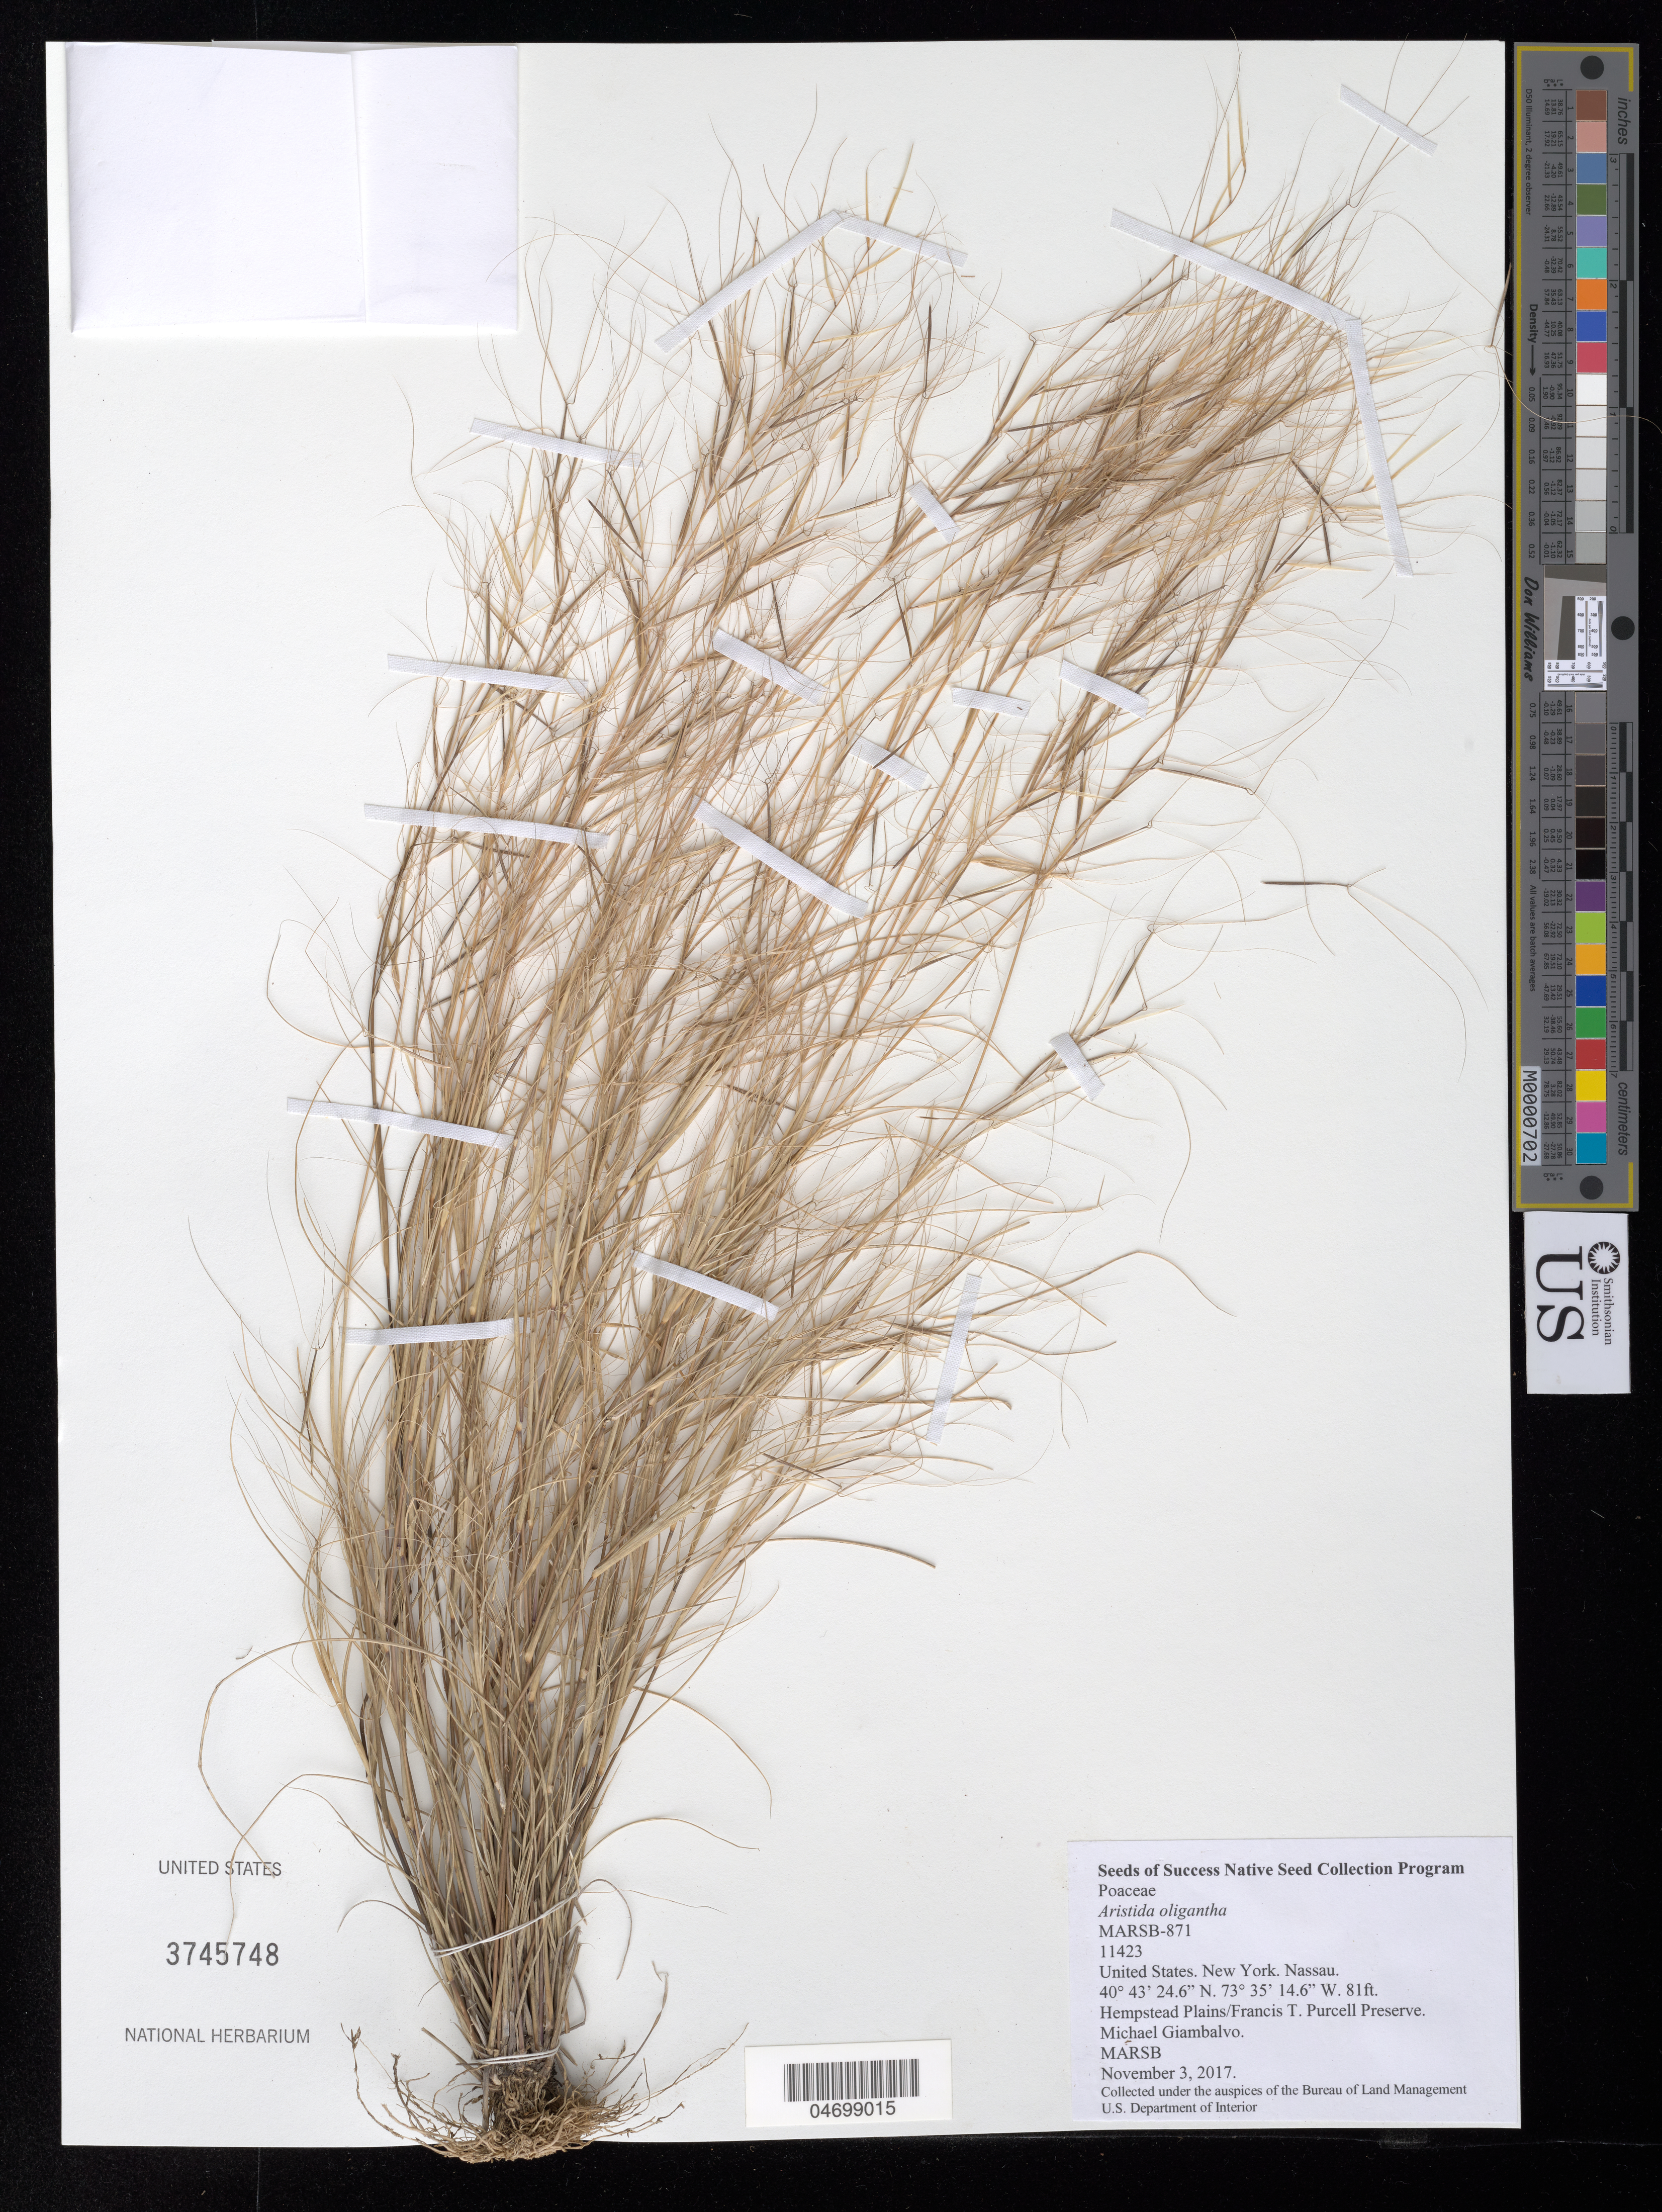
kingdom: Plantae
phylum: Tracheophyta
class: Liliopsida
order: Poales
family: Poaceae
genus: Aristida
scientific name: Aristida oligantha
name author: Michx.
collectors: M. Giambalvo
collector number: MARSB-871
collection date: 2017-11-03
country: United States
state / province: New York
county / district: Nassau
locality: Hempstead Plains, Francis T. Purcell Preserve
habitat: Dry Atlantic Coastal Prairie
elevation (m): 25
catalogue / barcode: US 3745748